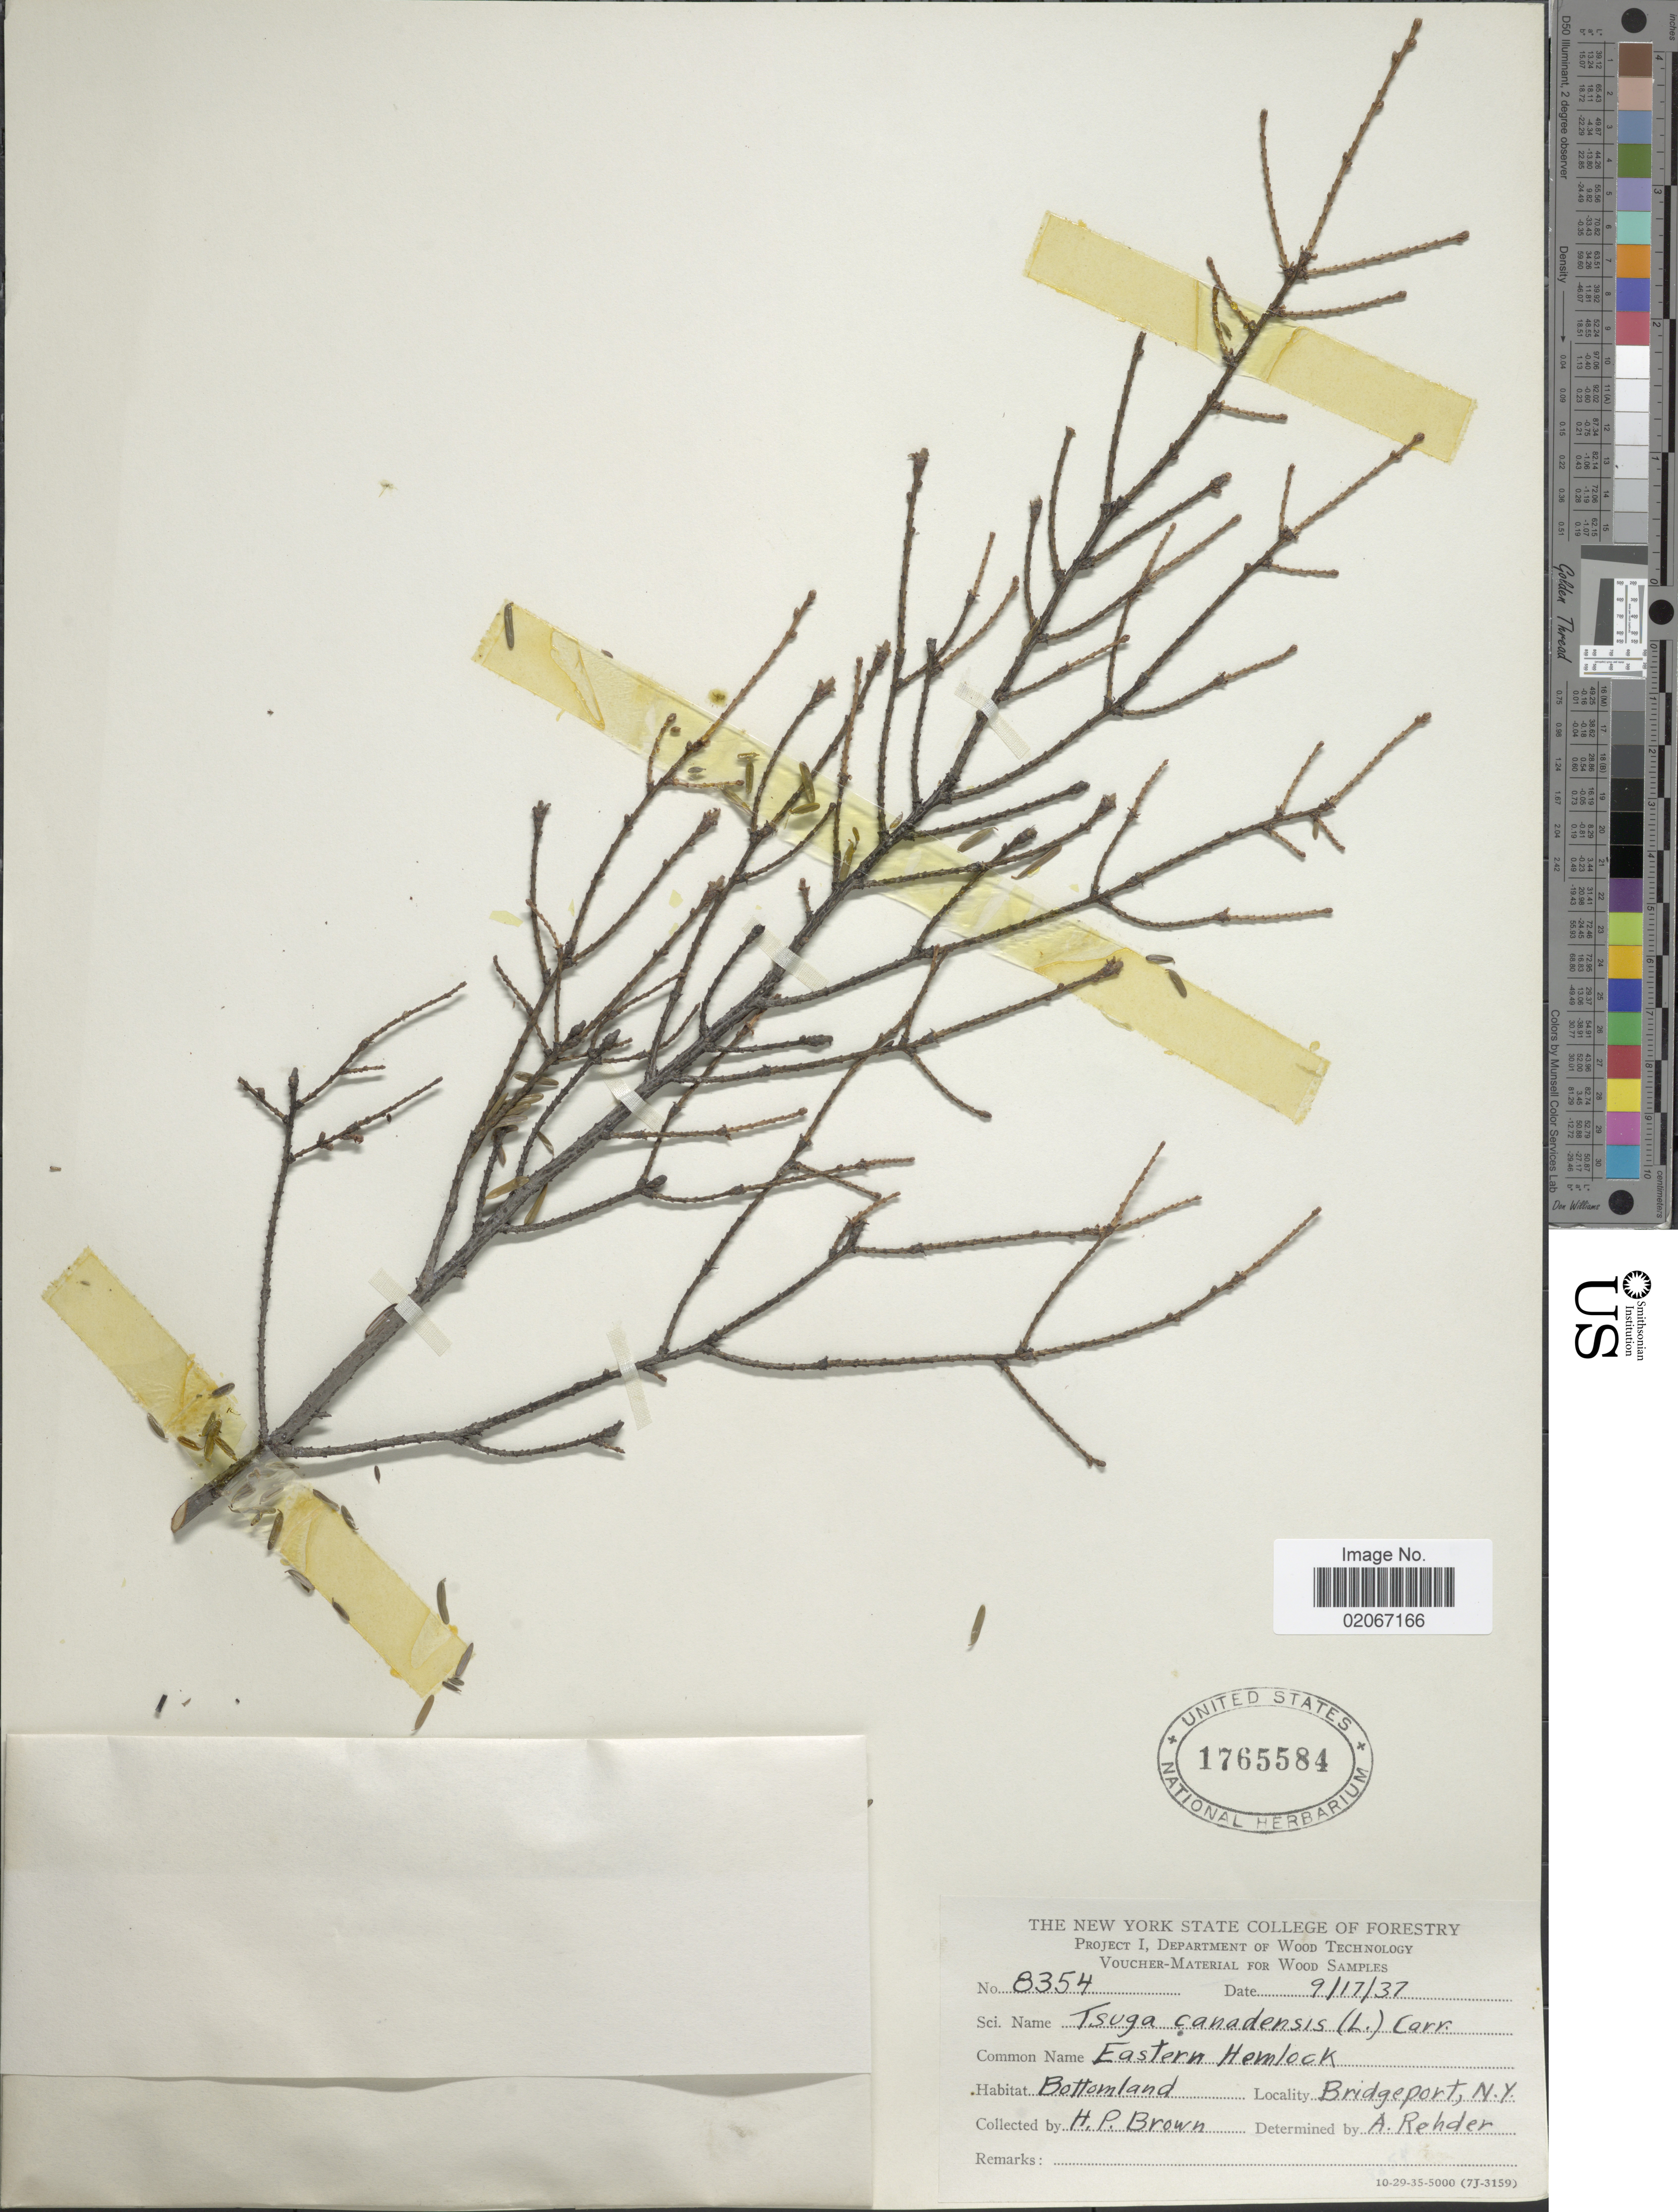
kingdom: Plantae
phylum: Tracheophyta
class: Pinopsida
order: Pinales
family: Pinaceae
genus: Tsuga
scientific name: Tsuga canadensis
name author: (L.) Carrière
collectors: H. P. Brown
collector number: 8354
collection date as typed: Transcribed d/m/y: 17/9/37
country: United States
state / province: New York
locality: Bottomland, Bridgeport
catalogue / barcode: US 1765584